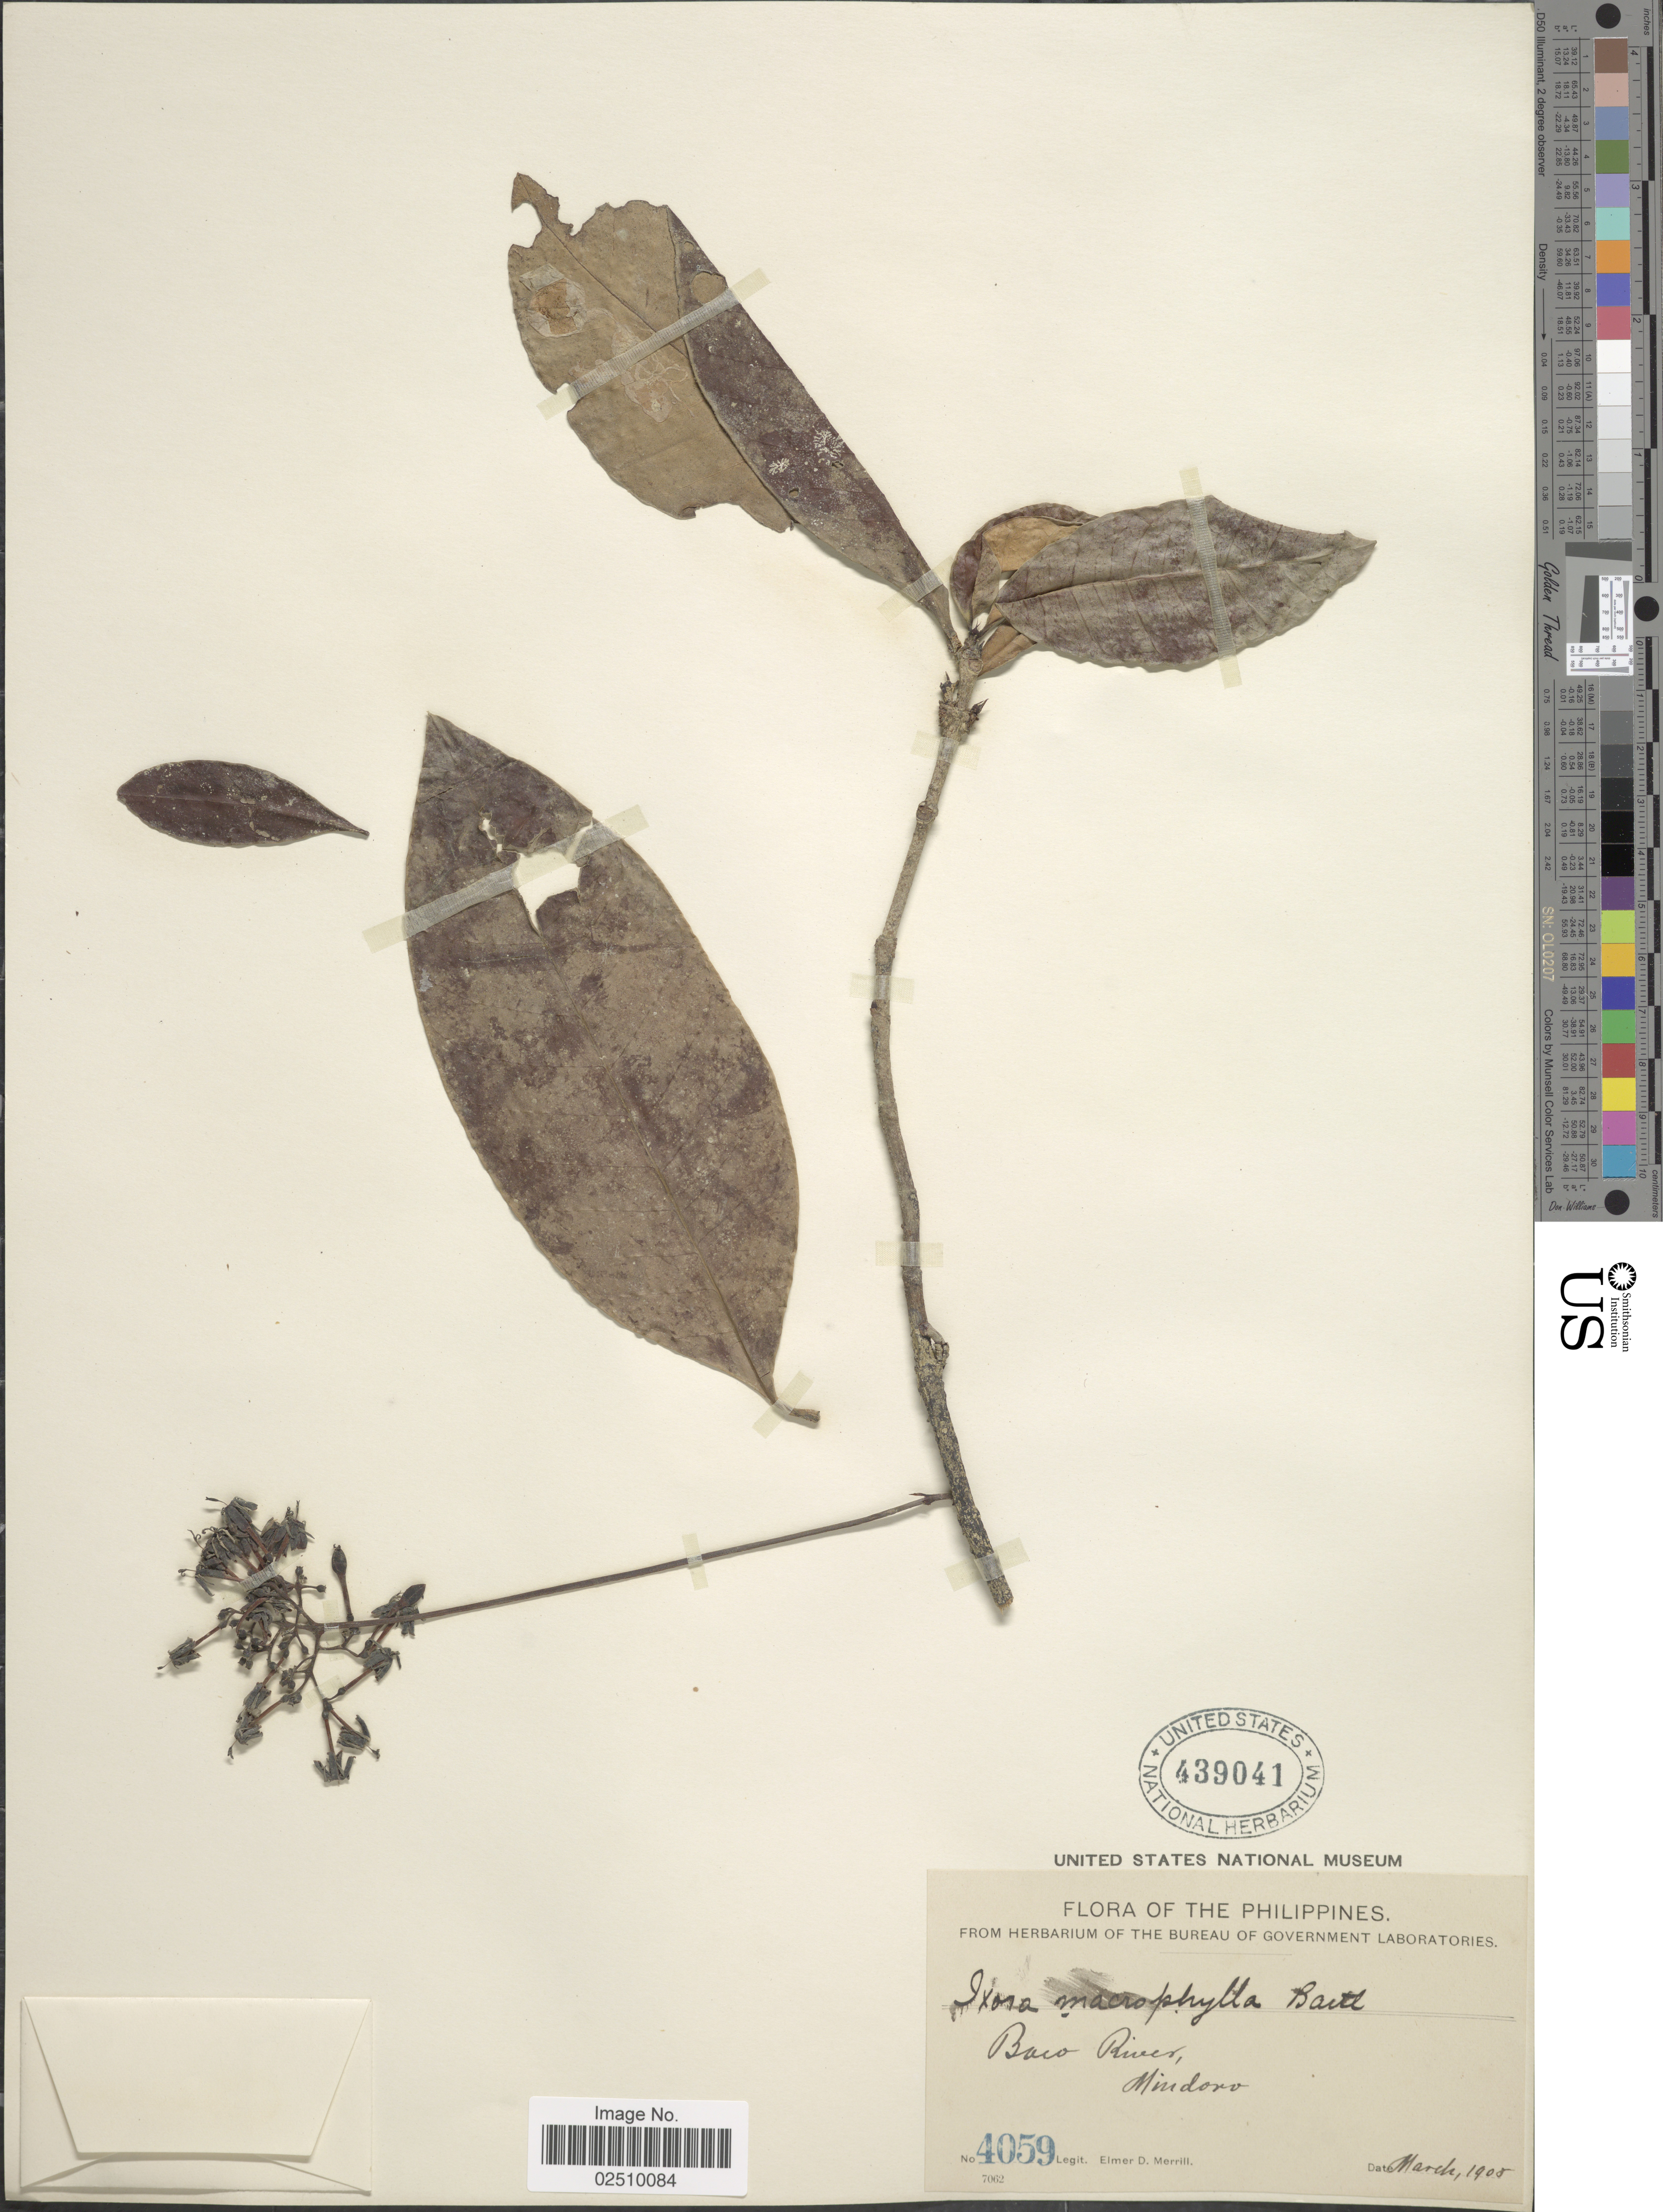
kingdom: Plantae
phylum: Tracheophyta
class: Magnoliopsida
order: Gentianales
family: Rubiaceae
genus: Ixora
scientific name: Ixora macrophylla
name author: Bartl. ex DC.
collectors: E. D. Merrill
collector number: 4059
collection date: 1908-03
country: Philippines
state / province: Mimaropa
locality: Baco River, Mindoro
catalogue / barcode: US 439041